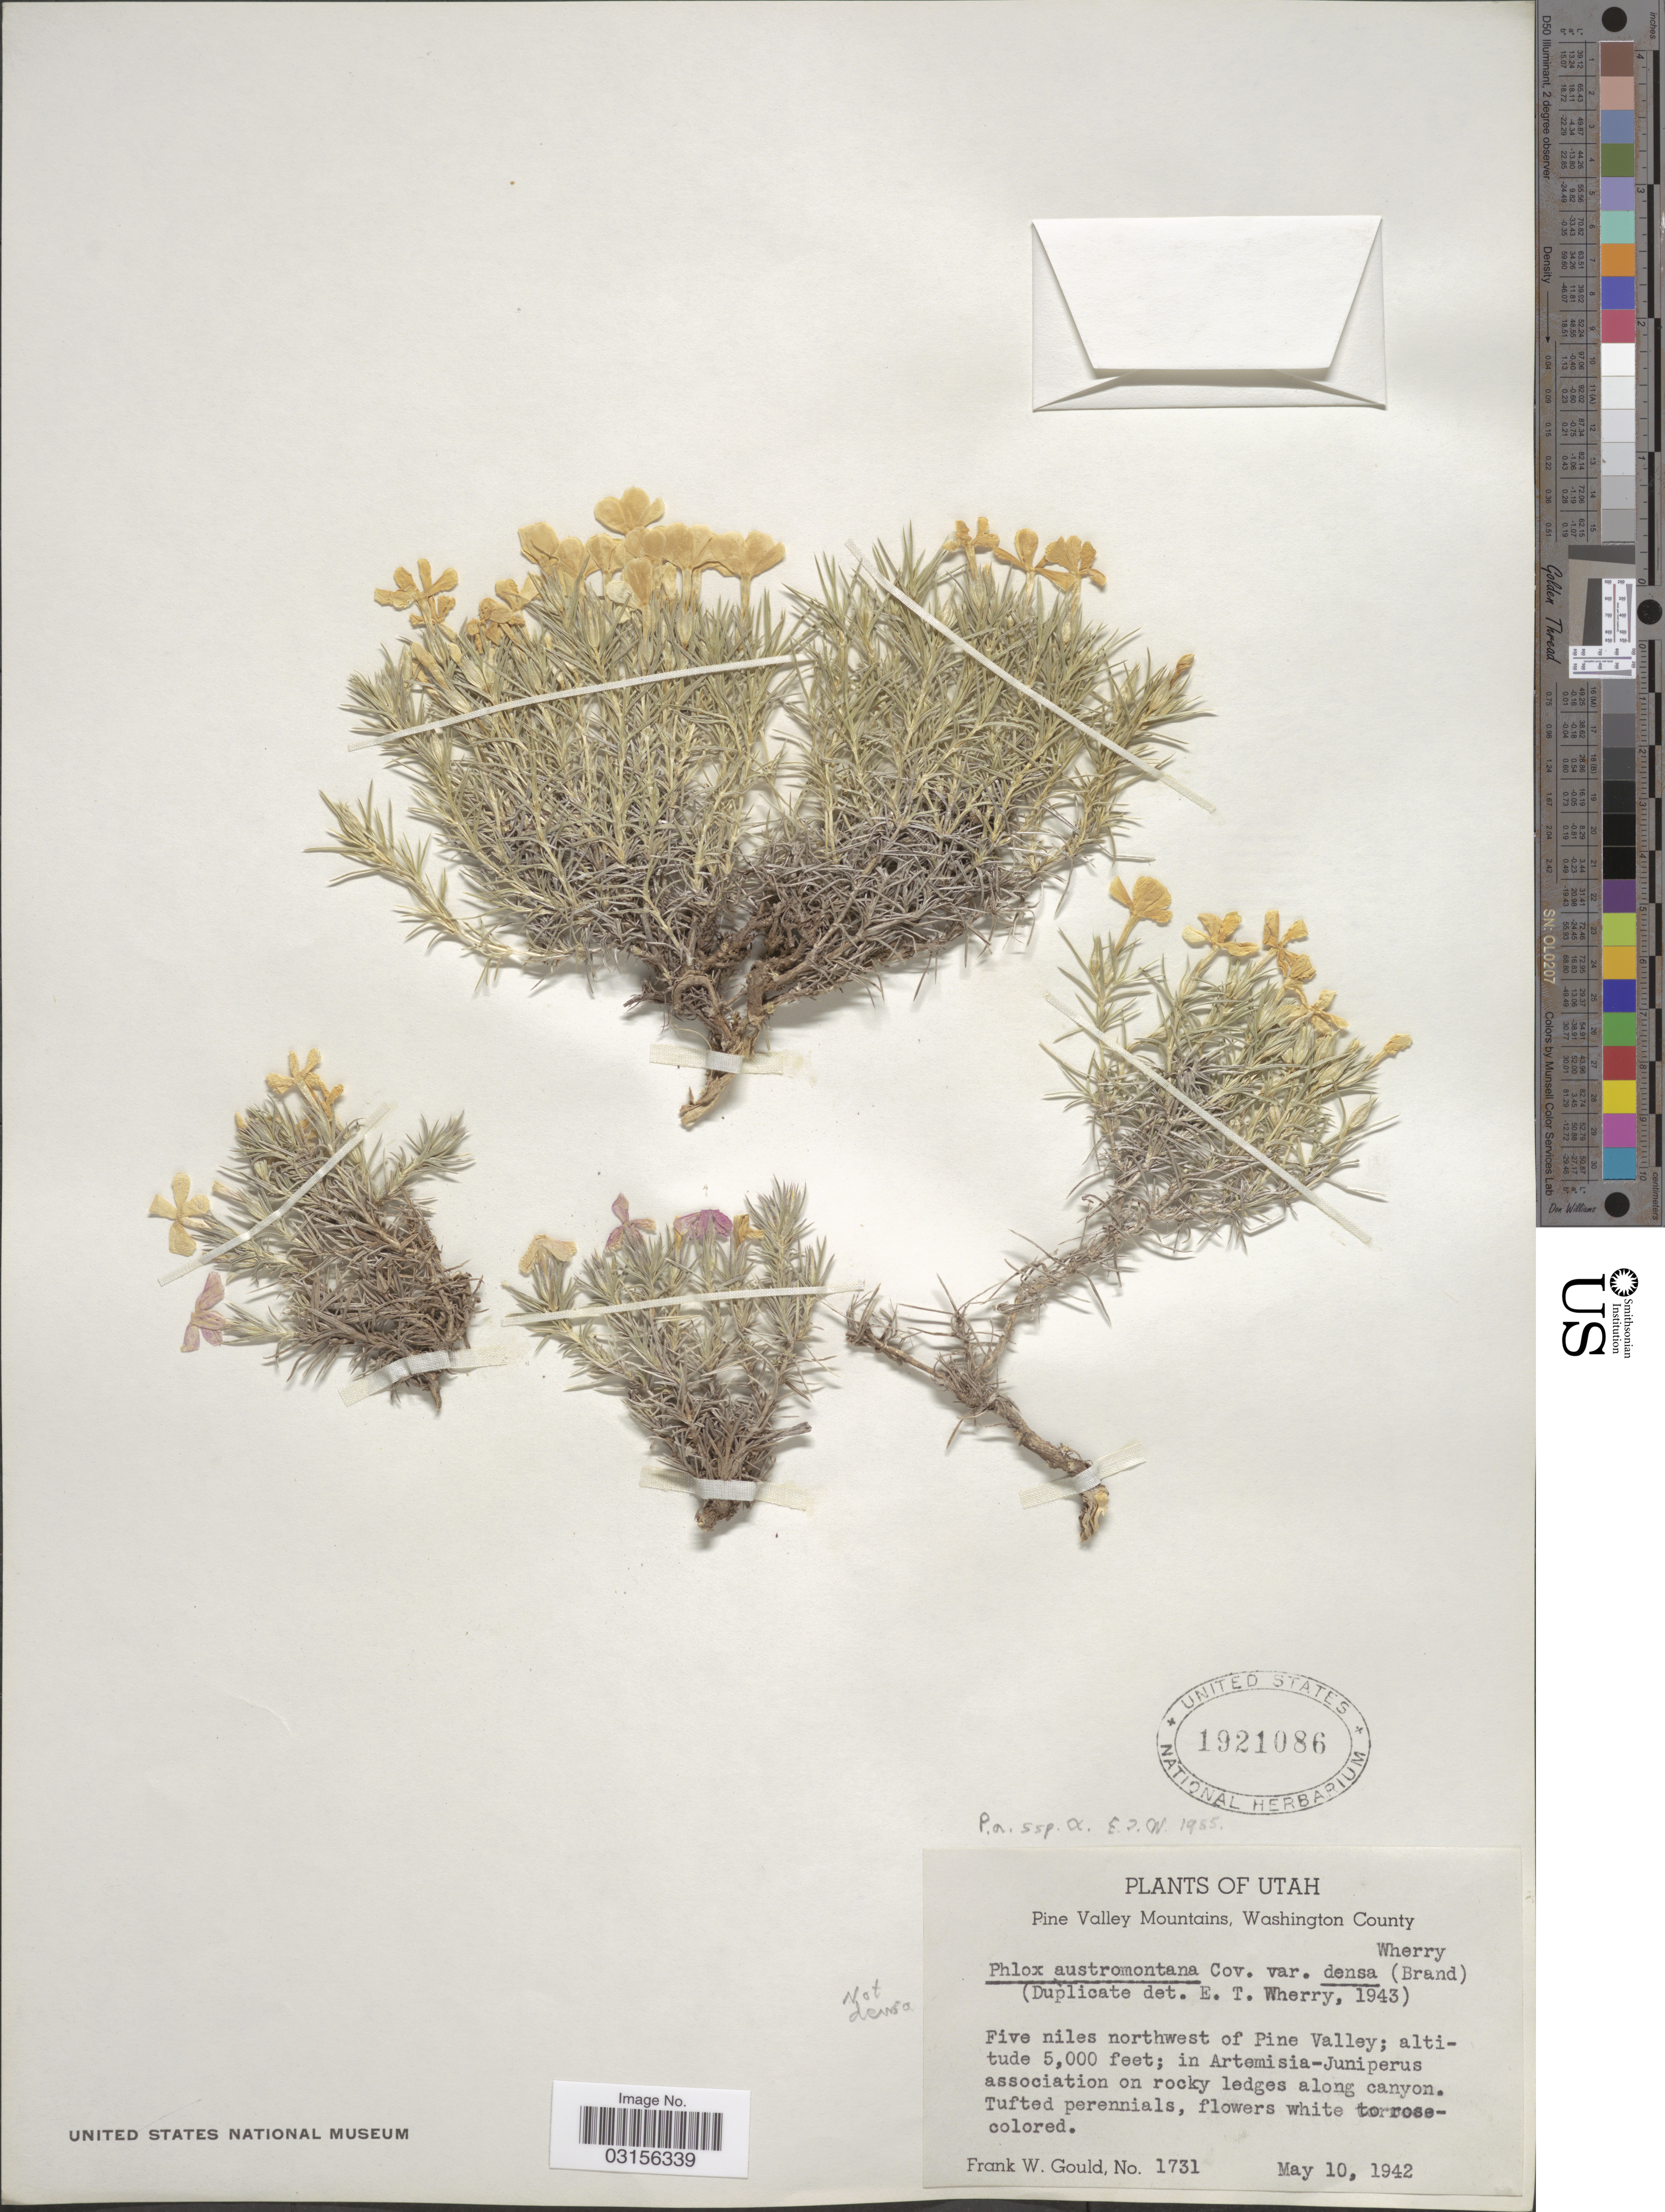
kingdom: Plantae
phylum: Tracheophyta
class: Magnoliopsida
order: Ericales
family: Polemoniaceae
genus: Phlox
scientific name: Phlox austromontana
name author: Coville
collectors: F. W. Gould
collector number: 1731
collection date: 1942-05-10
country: United States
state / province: Utah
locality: Pine Valley Mountains, Washington County. Five miles northwest of Pine Valley.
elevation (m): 1524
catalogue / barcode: US 1921086